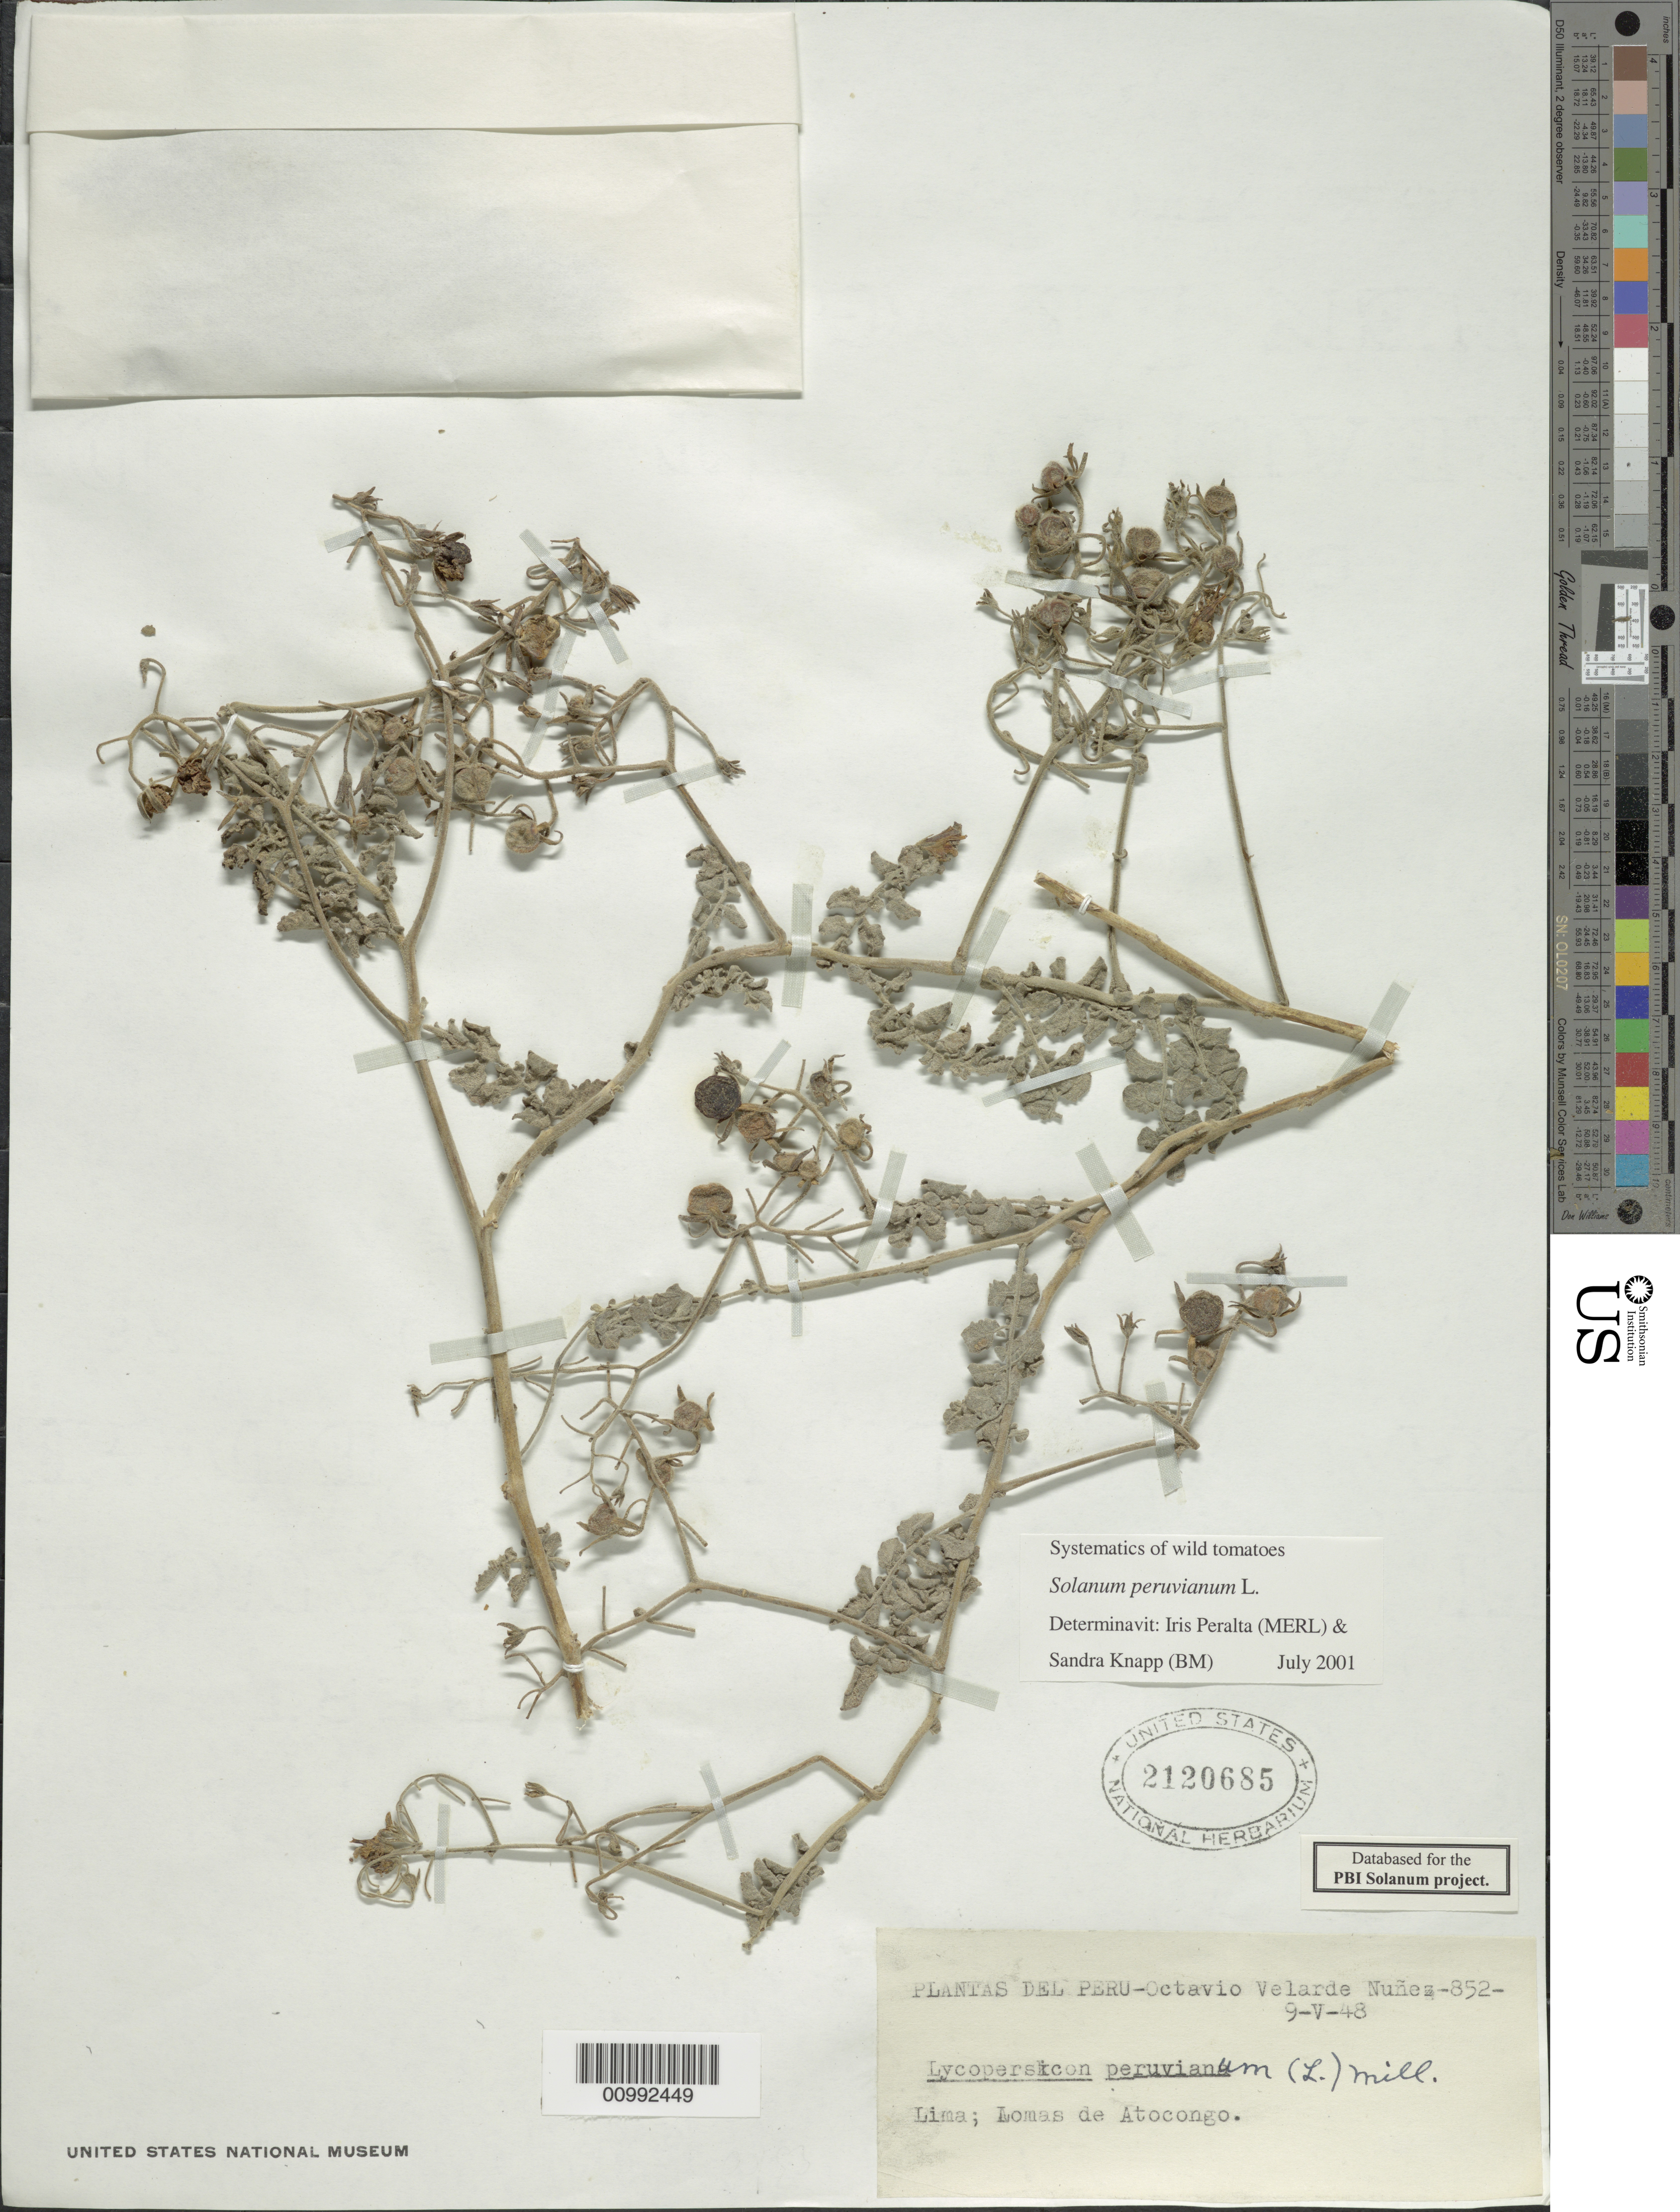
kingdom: Plantae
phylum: Tracheophyta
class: Magnoliopsida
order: Solanales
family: Solanaceae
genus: Solanum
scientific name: Solanum peruvianum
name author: L.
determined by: Peralta, Iris E.; Knapp, S. D.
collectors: O. Nuñez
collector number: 852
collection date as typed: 9 May 1948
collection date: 1948-05-09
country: Peru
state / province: Lima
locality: lomas de Atocongo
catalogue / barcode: US 2120685